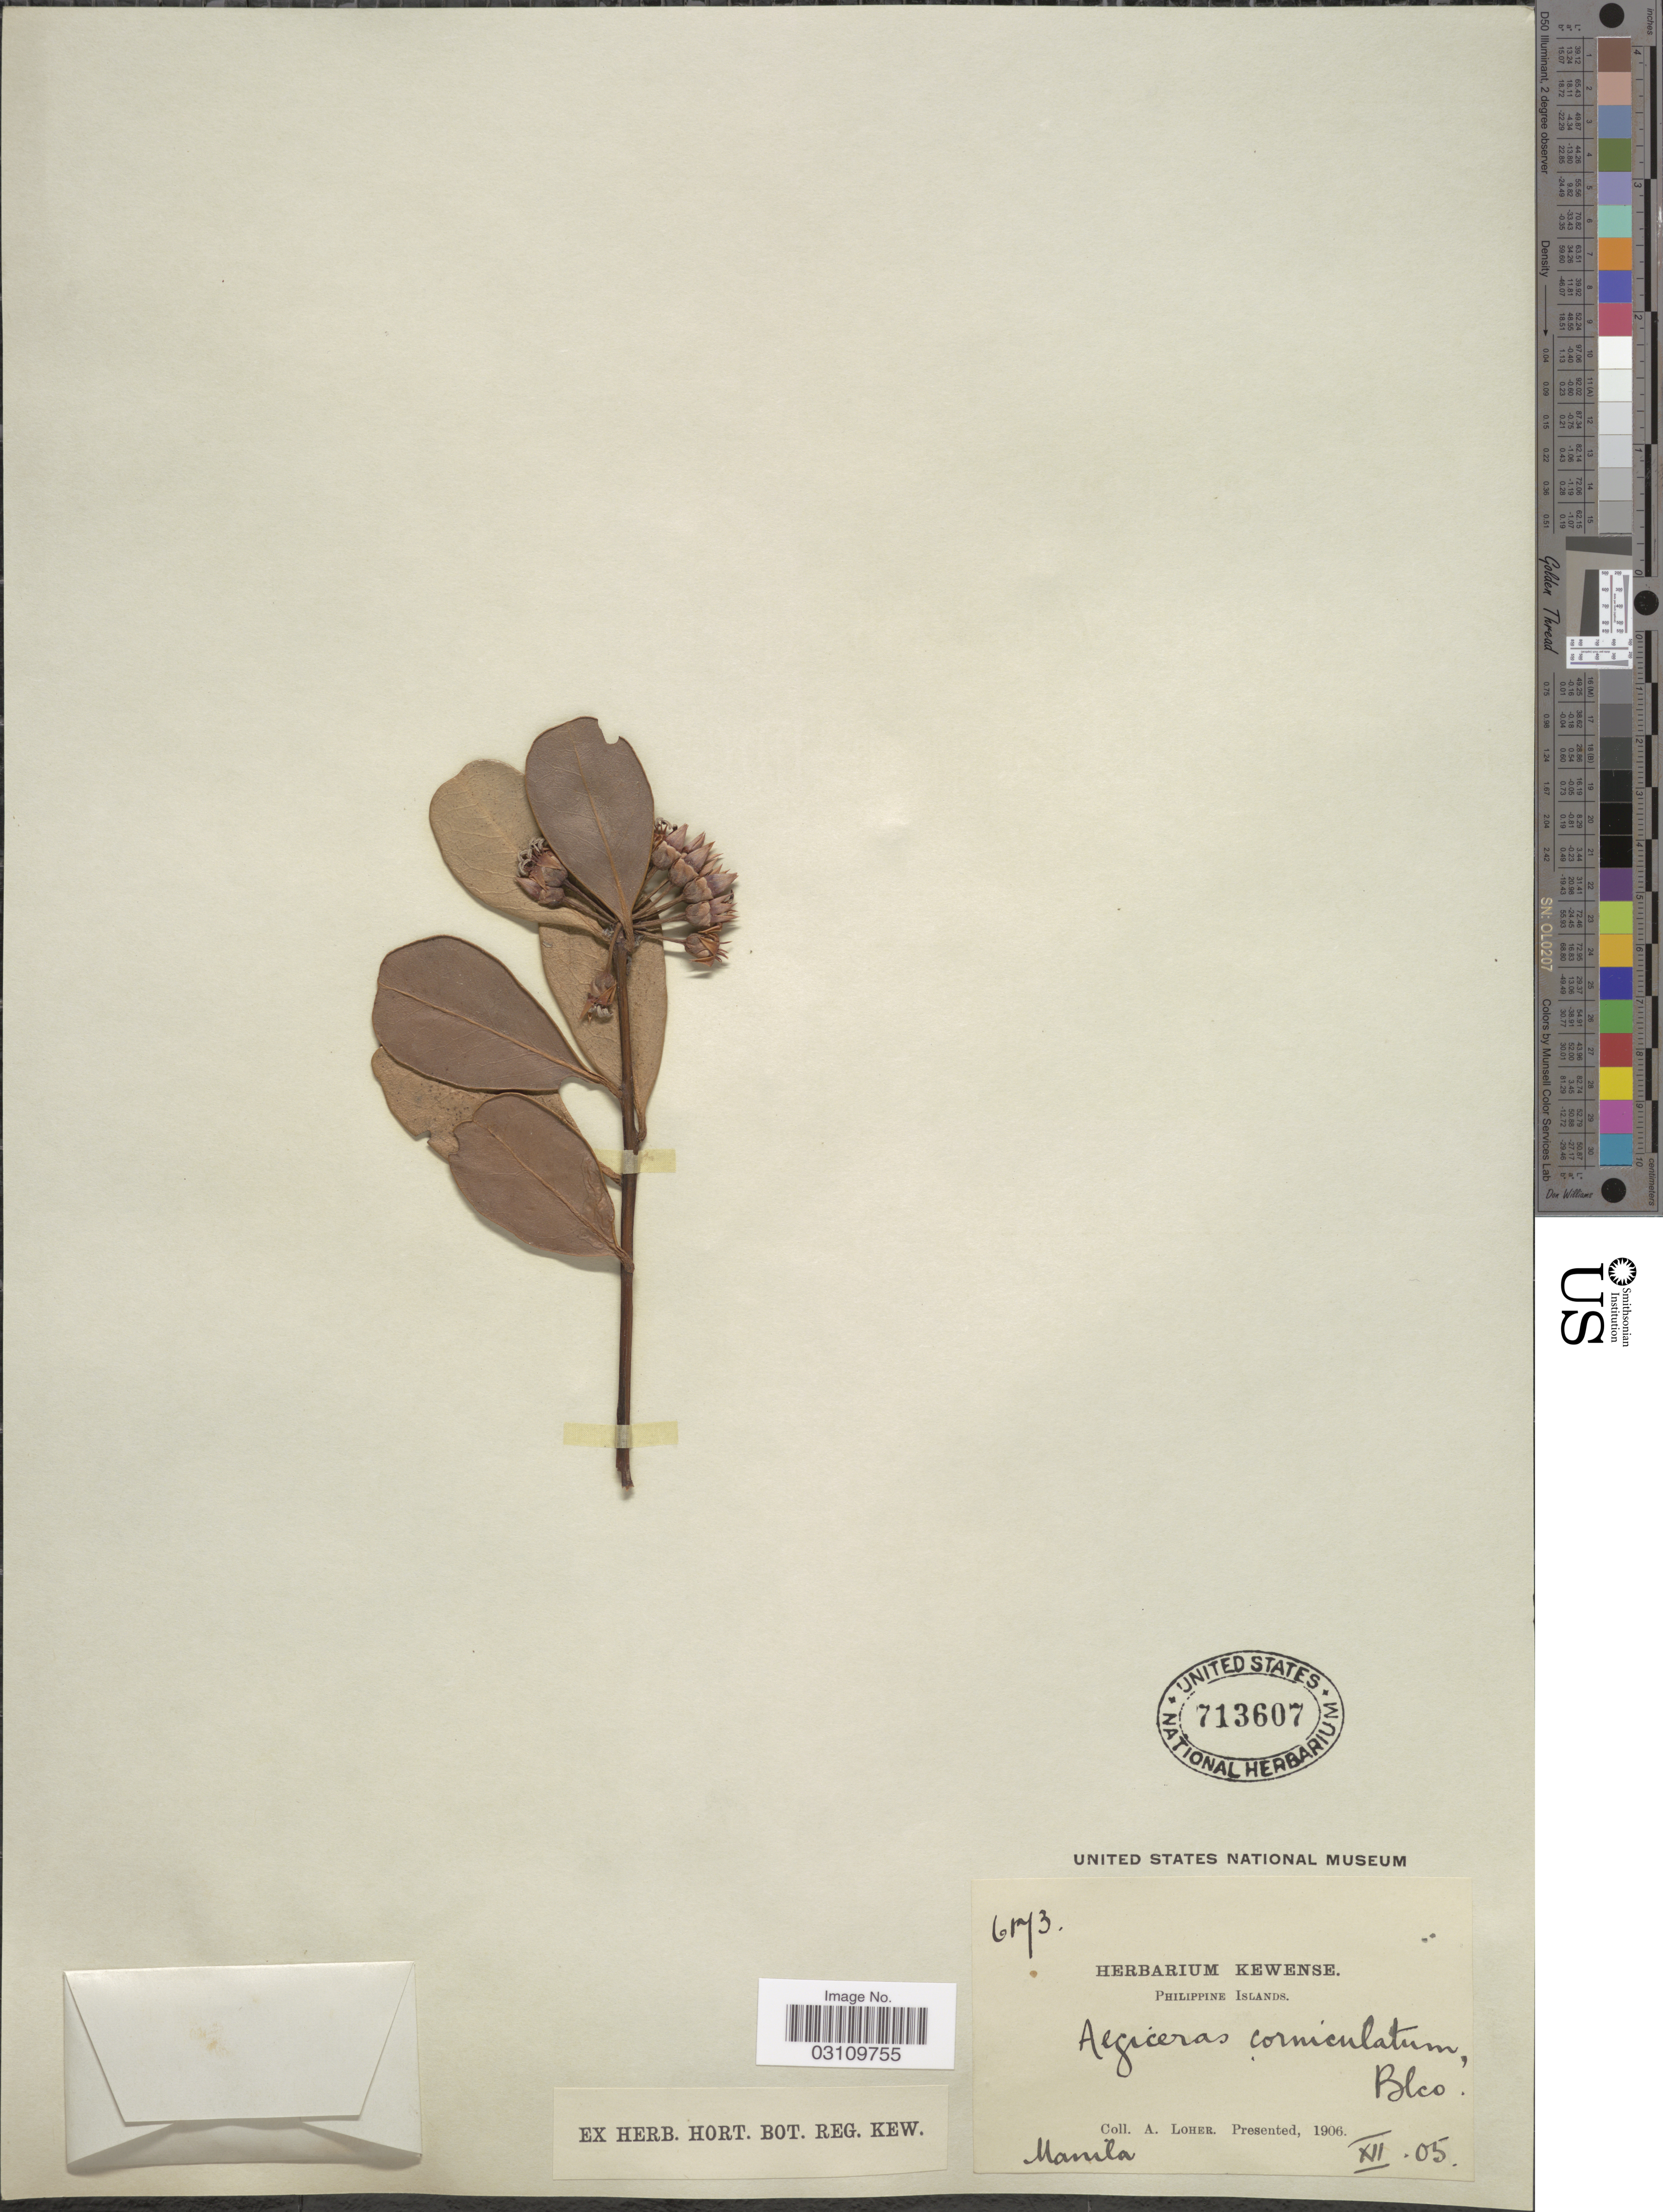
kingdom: Plantae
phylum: Tracheophyta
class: Magnoliopsida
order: Ericales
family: Primulaceae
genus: Aegiceras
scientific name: Aegiceras corniculatum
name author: (L.) Blanco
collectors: A. Loher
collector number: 6173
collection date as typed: Transcribed d/m/y: /12/5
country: Philippines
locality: Manila.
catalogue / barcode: US 713607